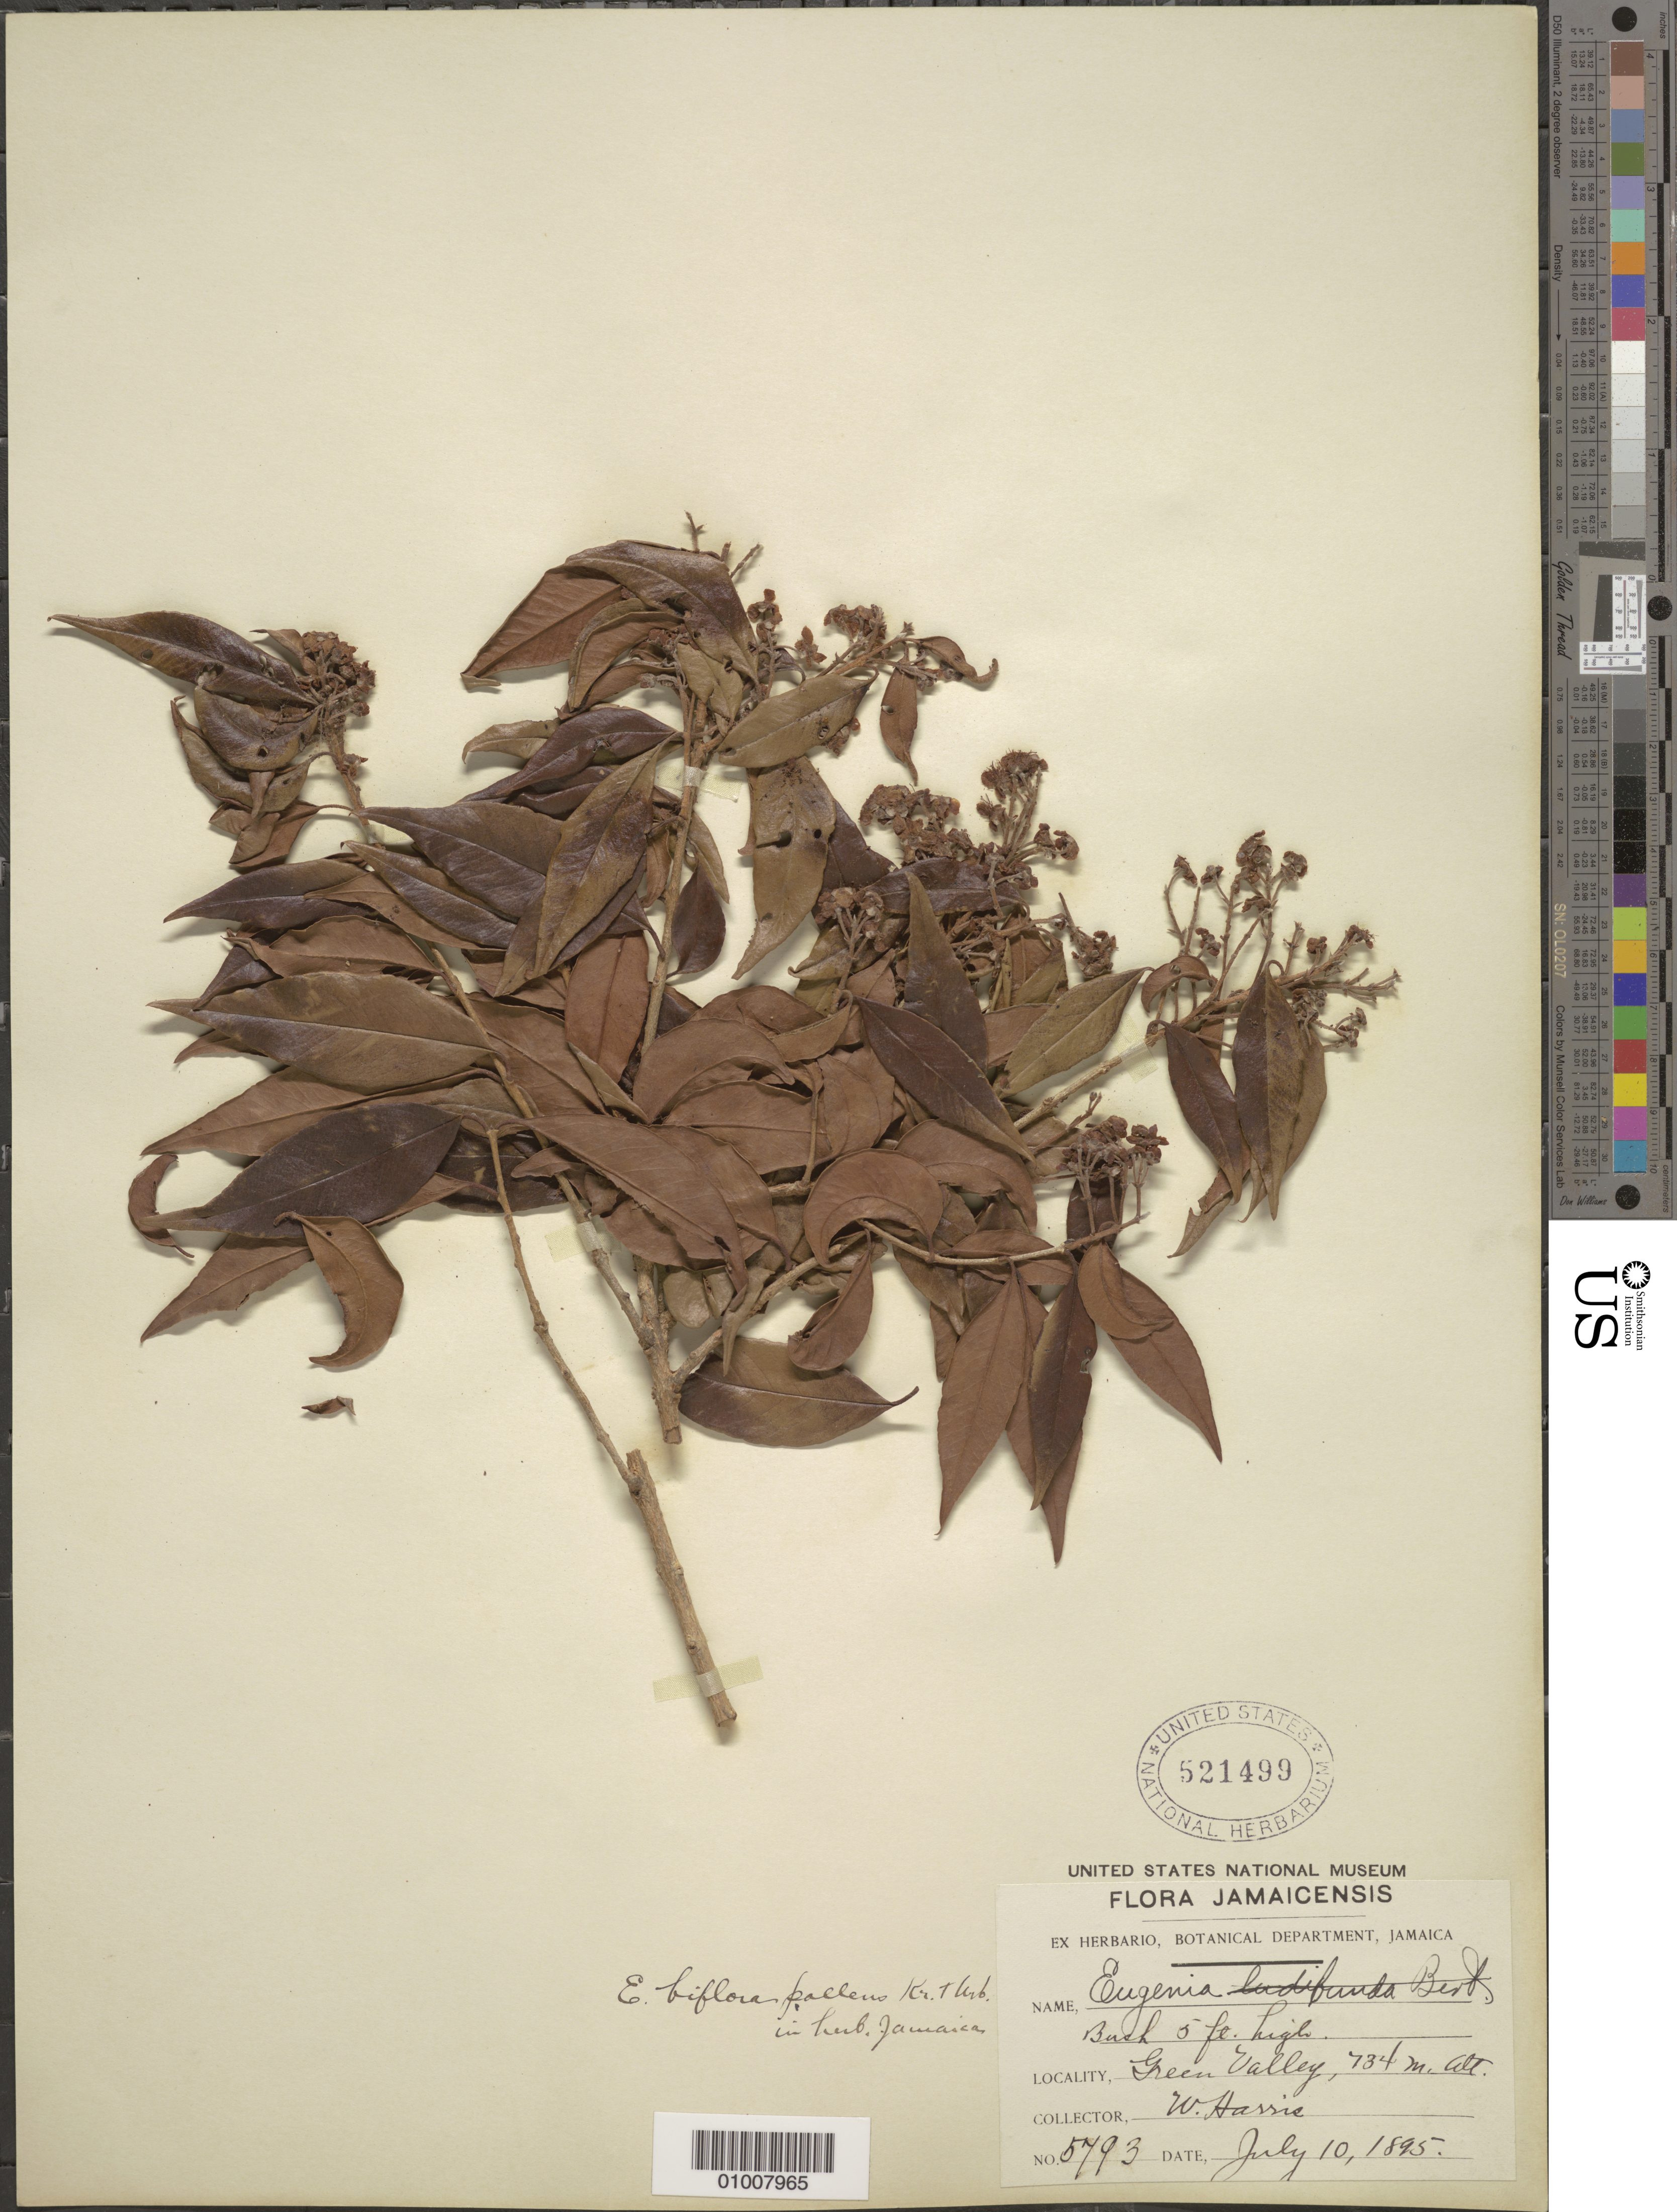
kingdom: Plantae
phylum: Tracheophyta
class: Magnoliopsida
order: Myrtales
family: Myrtaceae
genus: Eugenia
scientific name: Eugenia biflora var. pallens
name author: Krug & Urb.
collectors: W. Harris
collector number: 5793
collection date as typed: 10 Jul 1895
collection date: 1895-07-10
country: Jamaica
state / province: Westmoreland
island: Jamaica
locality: Green Valley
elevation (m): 734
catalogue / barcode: US 521499